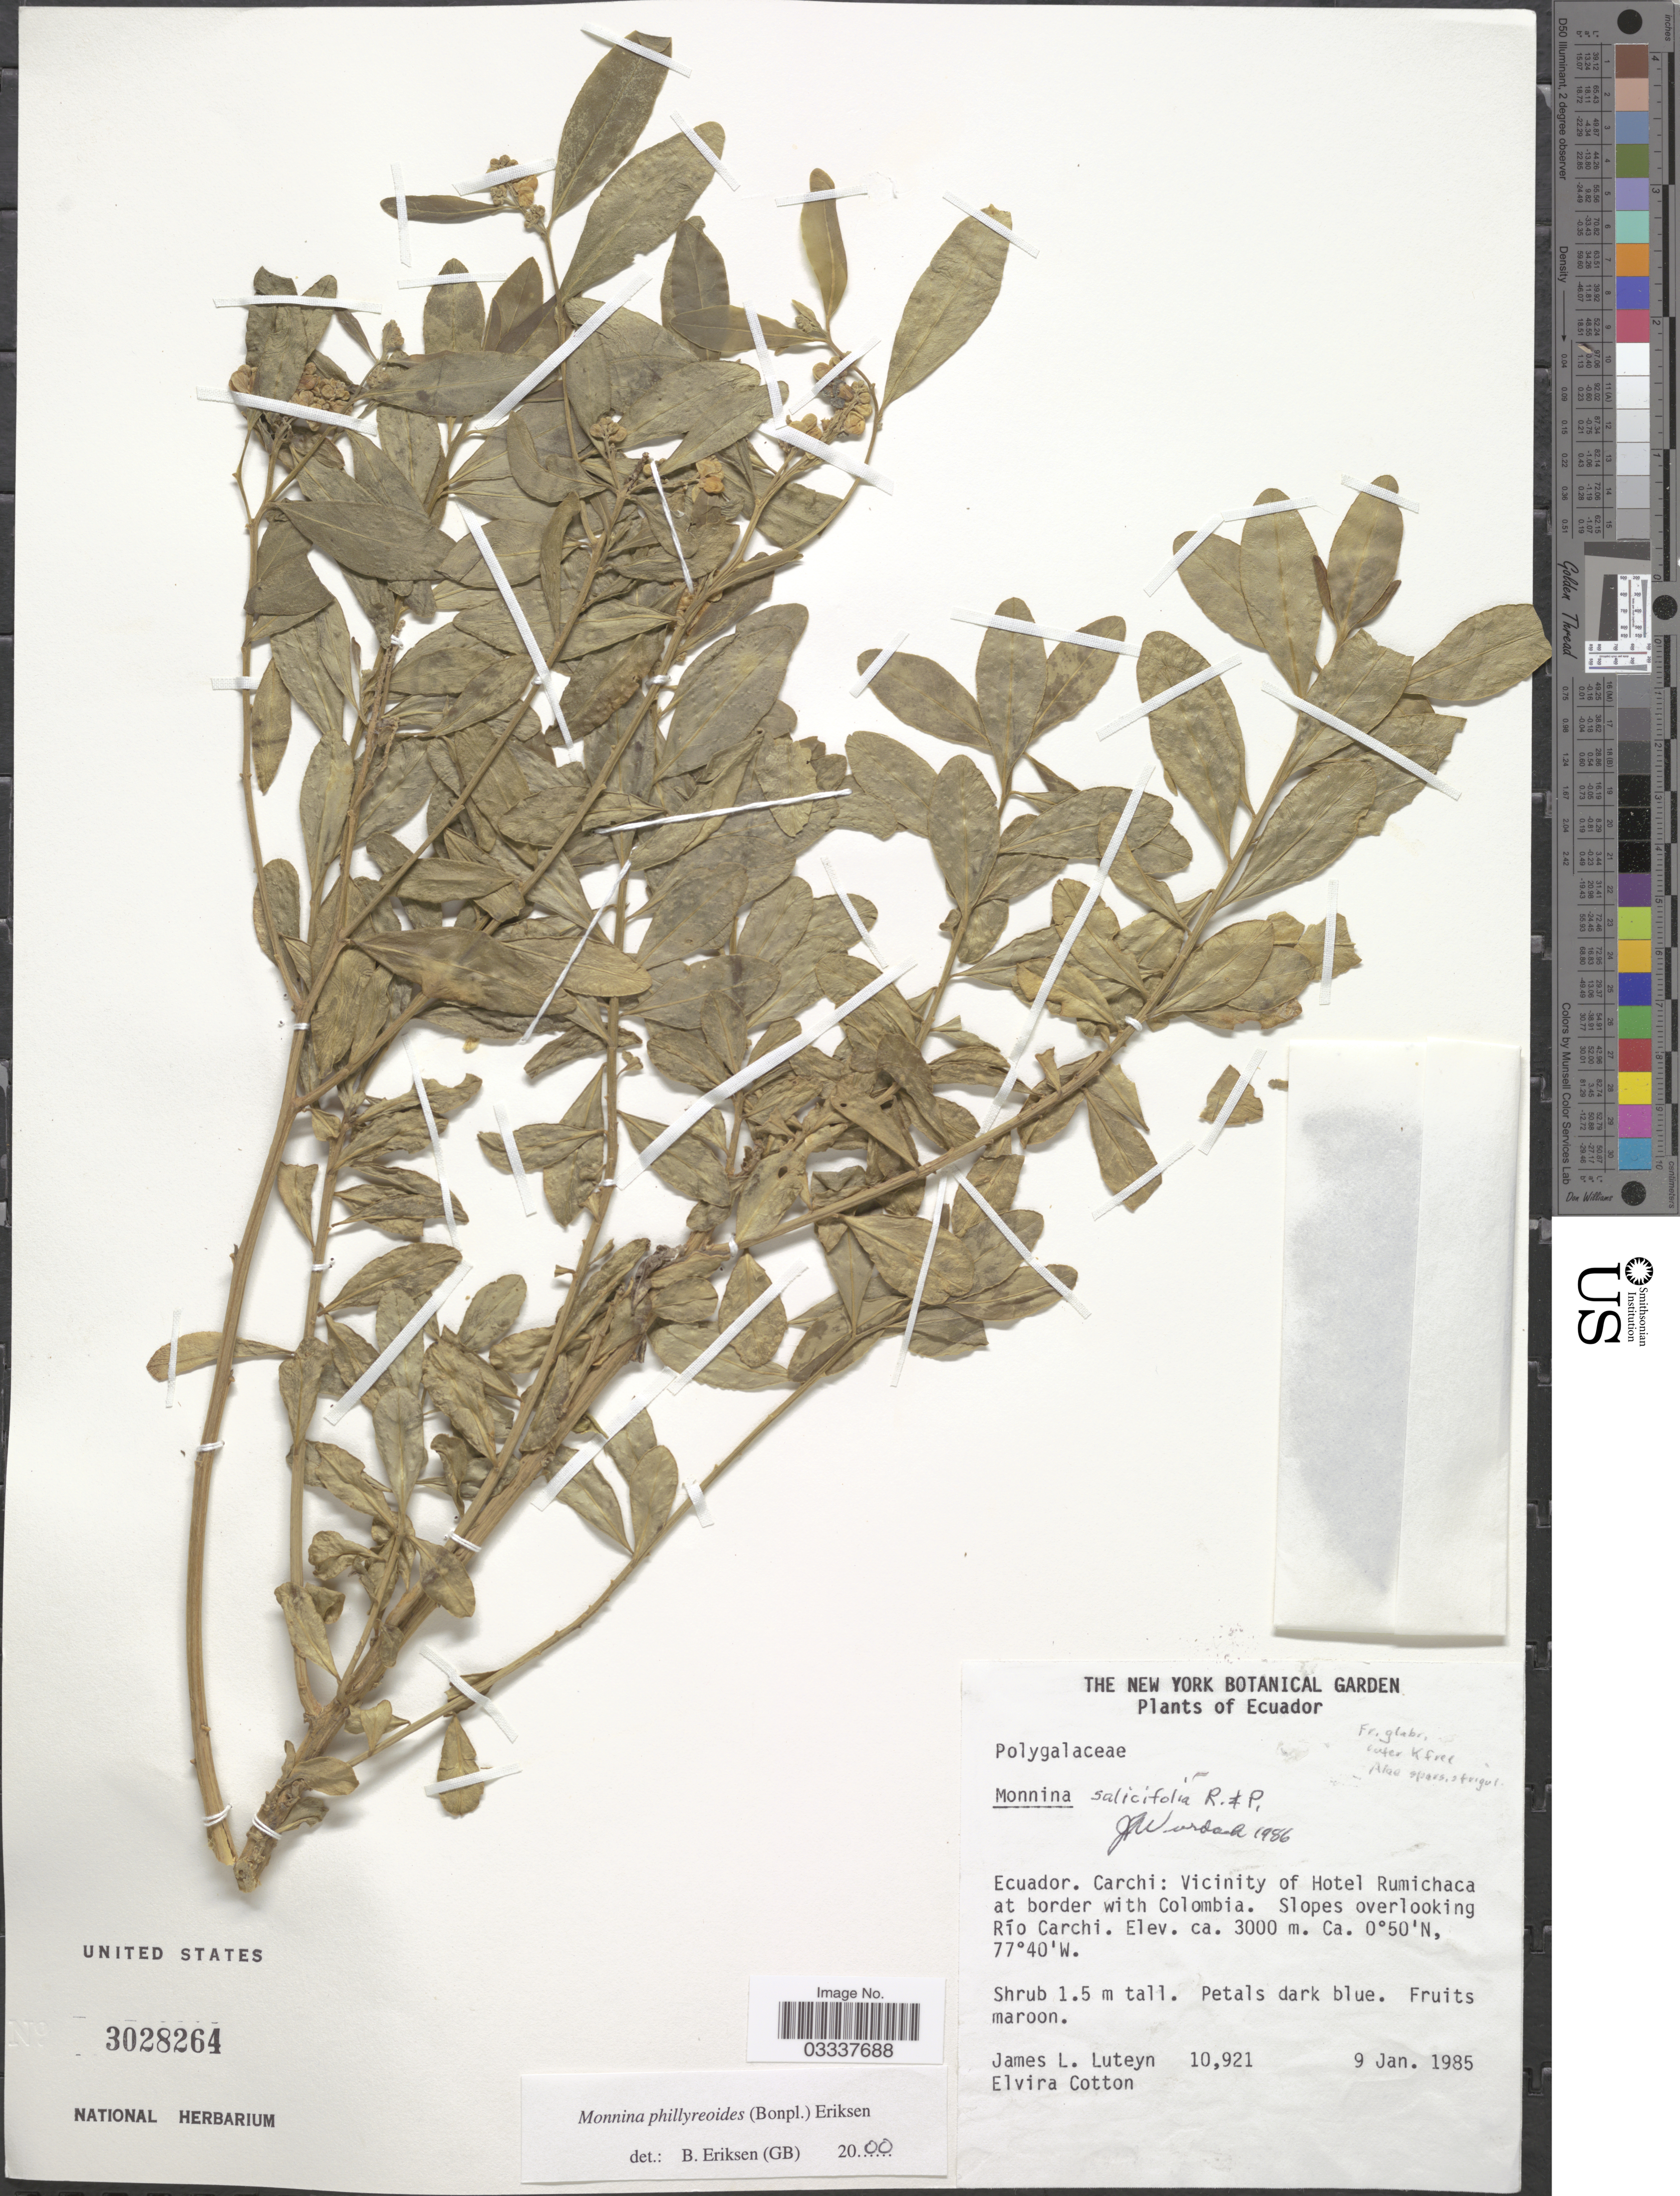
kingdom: Plantae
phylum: Tracheophyta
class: Magnoliopsida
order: Fabales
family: Polygalaceae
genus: Monnina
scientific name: Monnina phillyreoides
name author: (Bonpl.) B. Eriksen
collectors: J. Luteyn & E. Cotton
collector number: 10921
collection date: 1985-01-09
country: Ecuador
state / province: Carchi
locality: Vicinity of Hotel Rumichaca at border with Colombia. Slopes overlooking Río Carchi.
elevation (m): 3000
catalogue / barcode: US 3028264